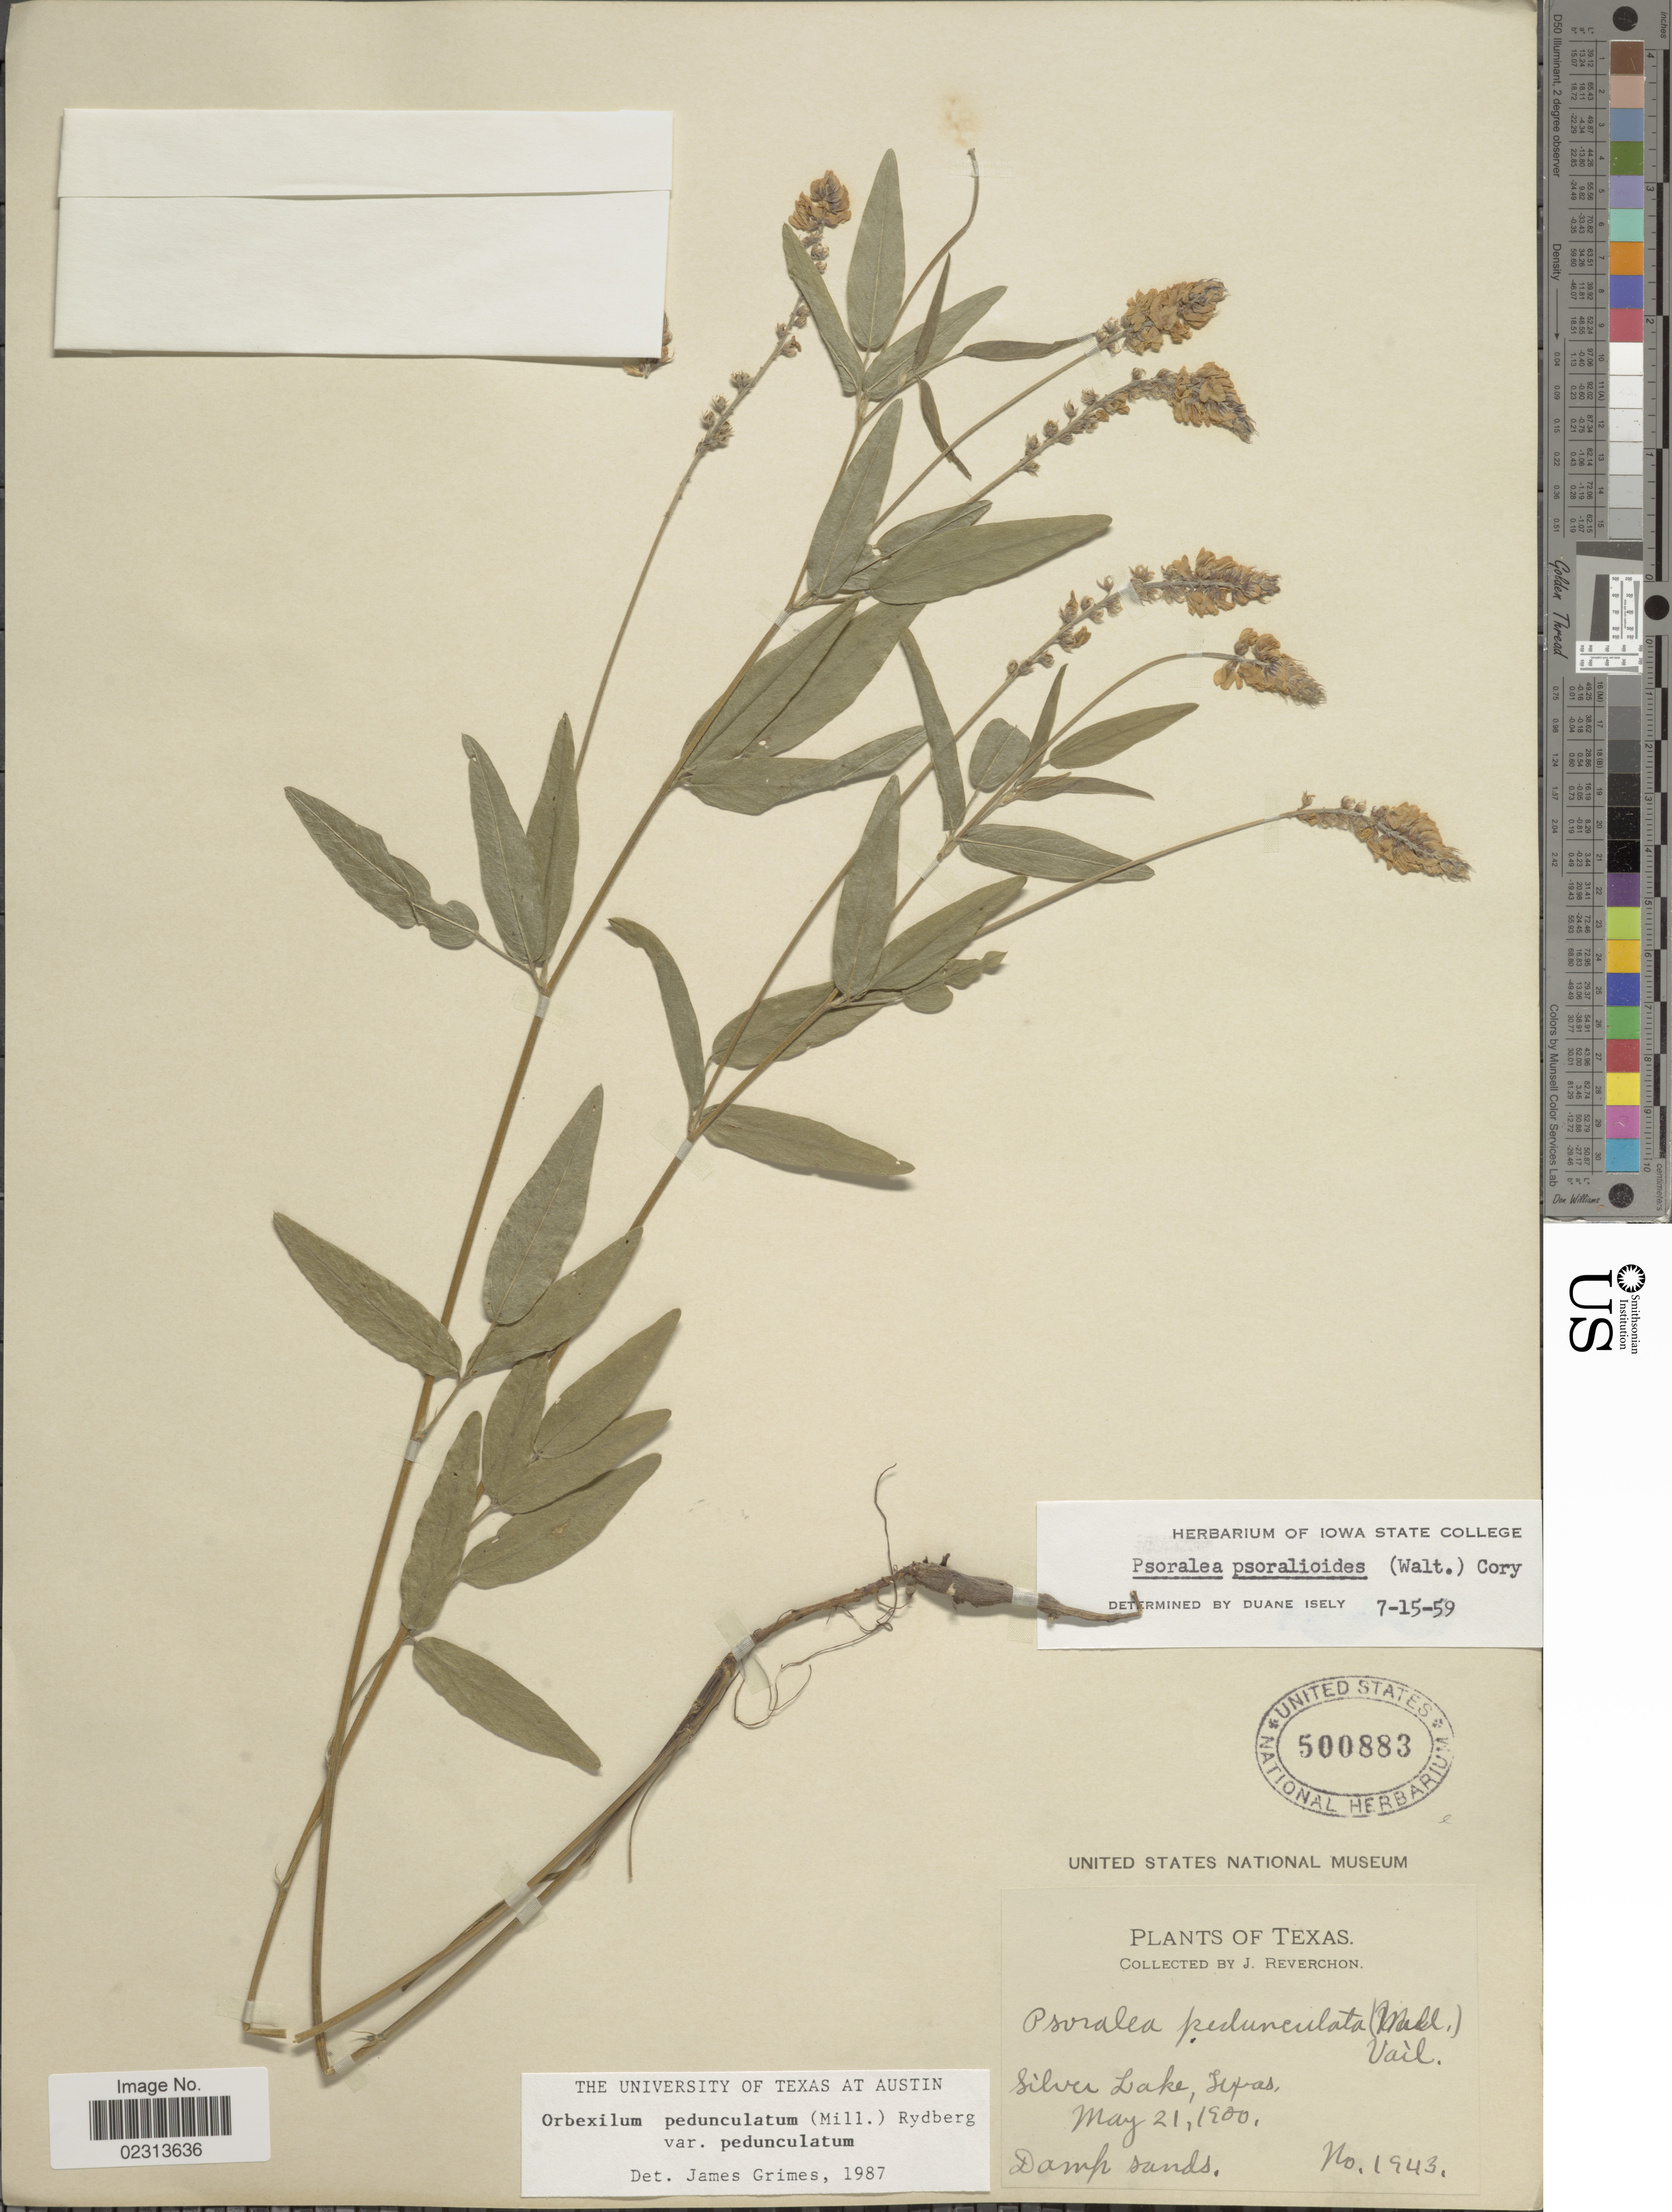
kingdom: Plantae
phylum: Tracheophyta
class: Magnoliopsida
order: Fabales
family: Fabaceae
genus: Orbexilum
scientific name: Orbexilum pedunculatum var. pedunculatum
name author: (Miller) Rydberg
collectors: J. Reverchon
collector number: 1943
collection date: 1900-05-21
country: United States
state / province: Texas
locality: Silver Lake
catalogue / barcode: US 500883